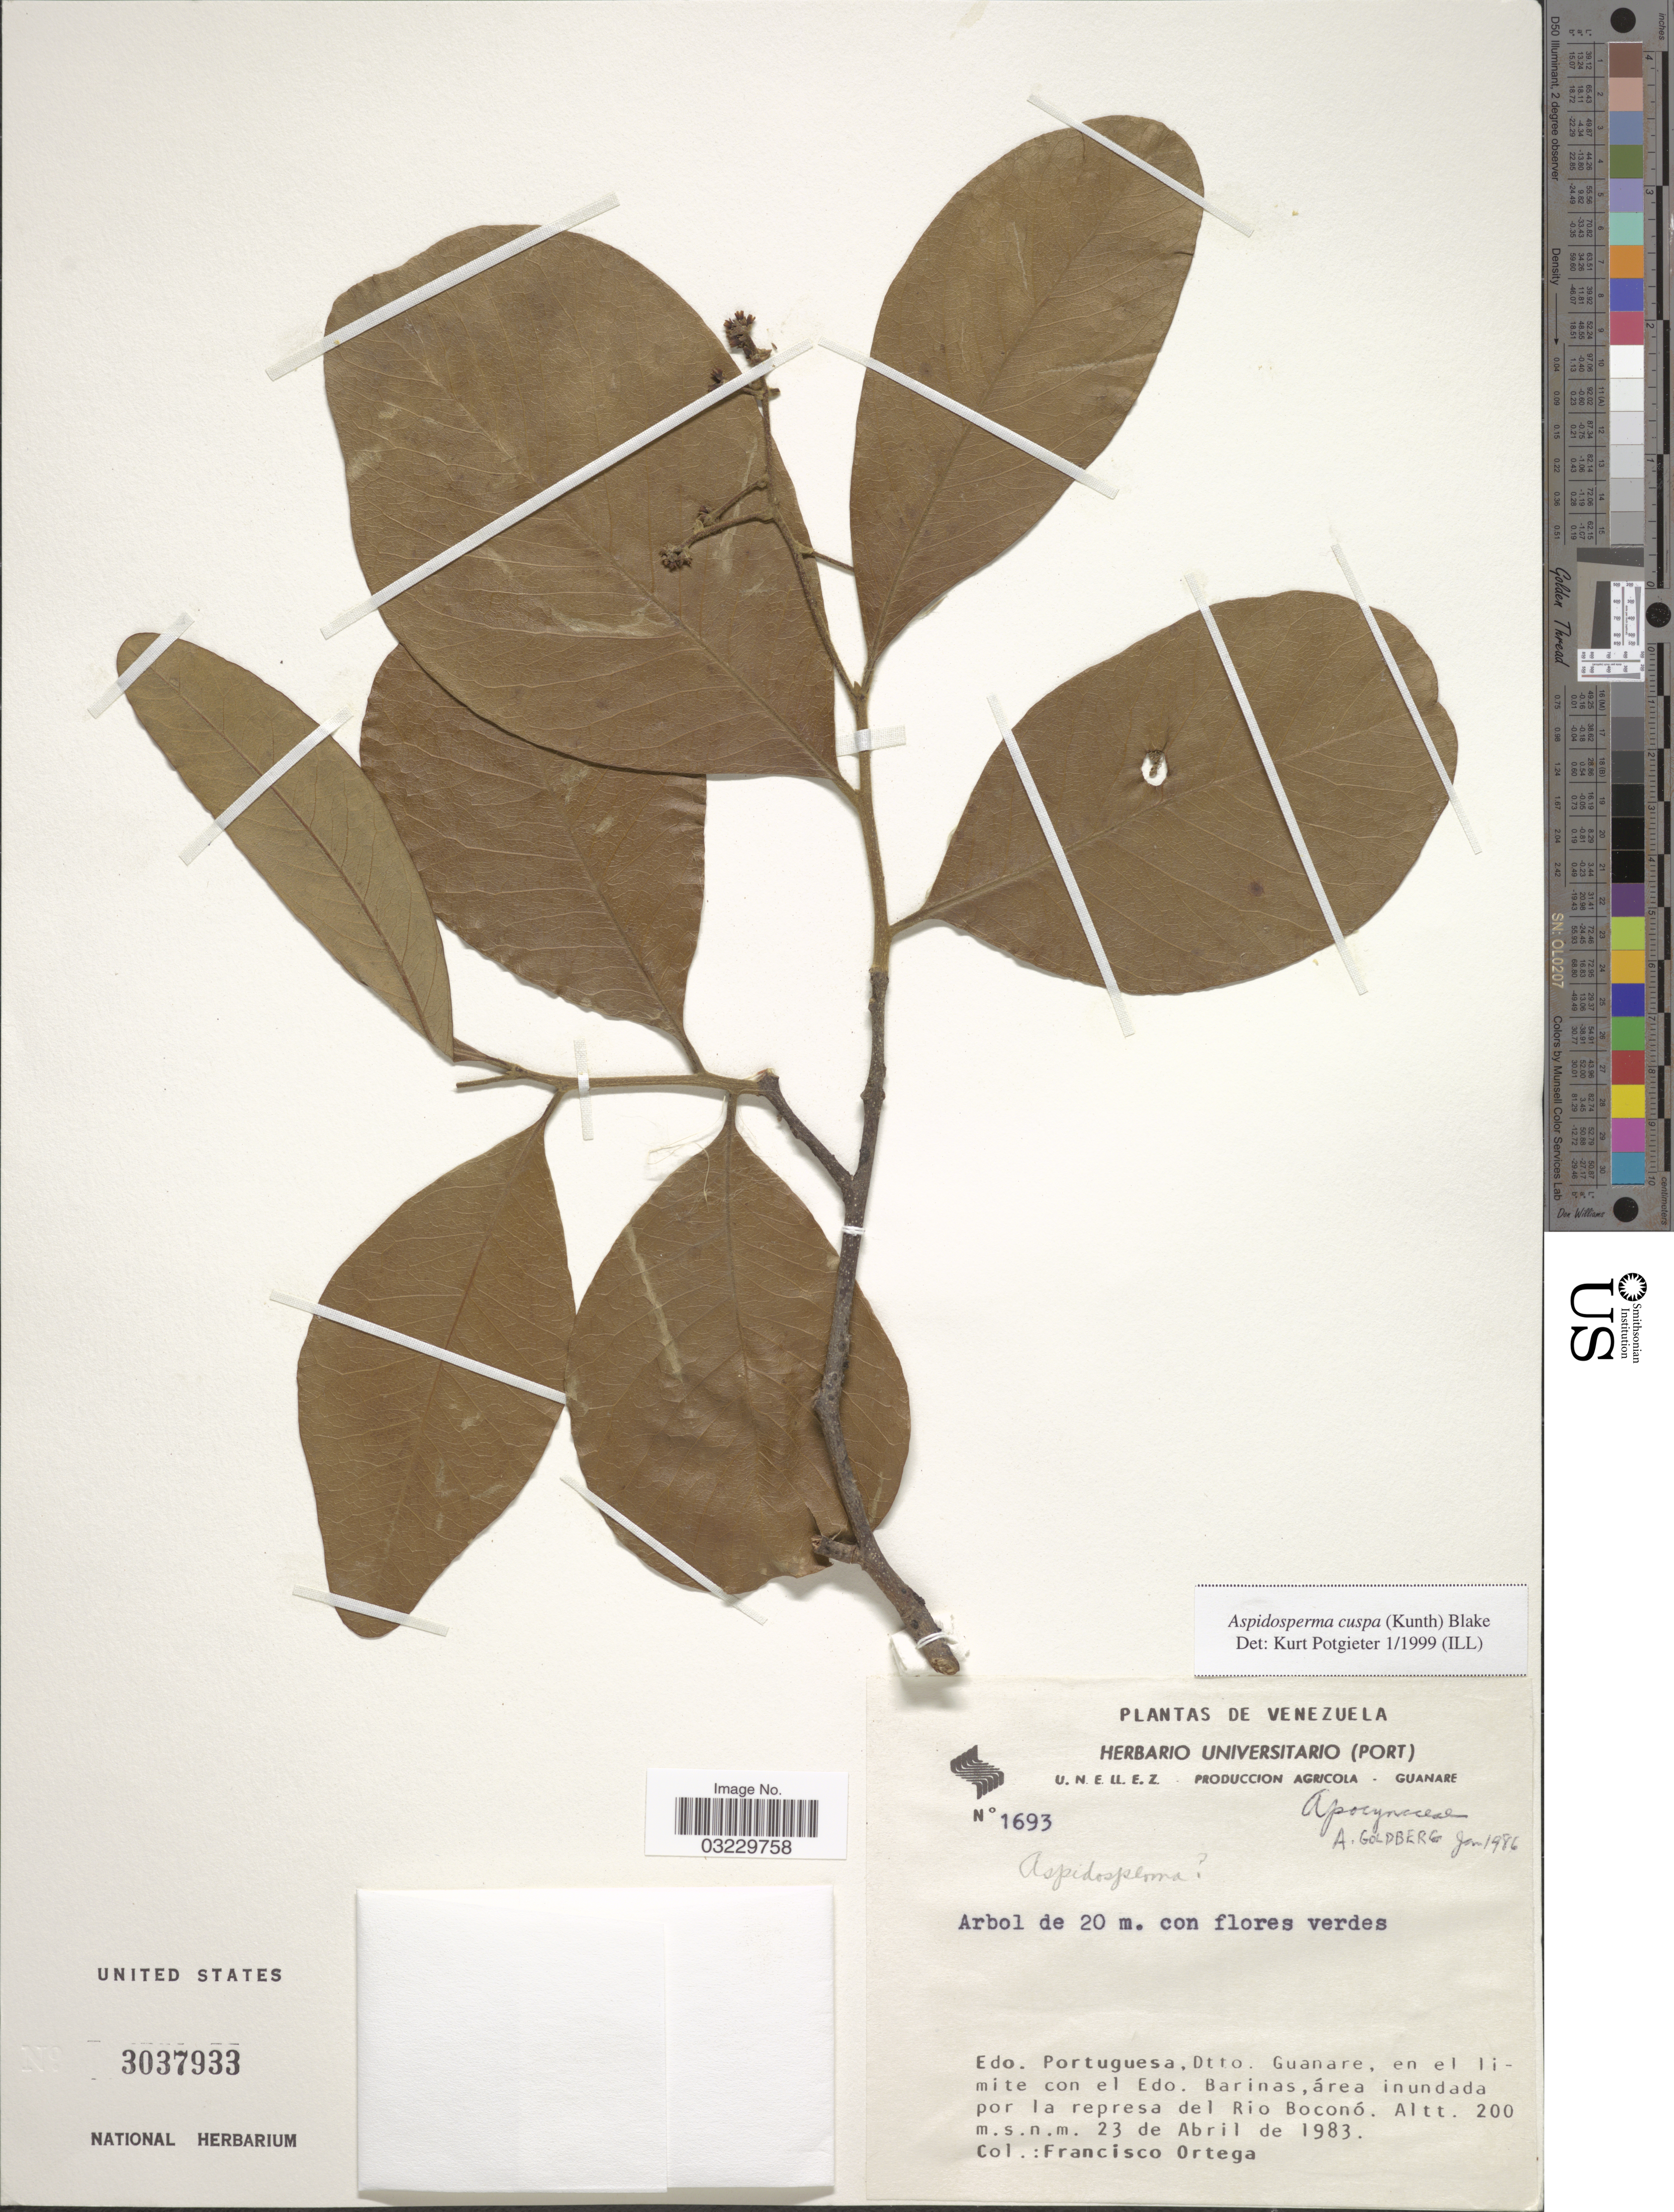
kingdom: Plantae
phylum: Tracheophyta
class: Magnoliopsida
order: Gentianales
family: Apocynaceae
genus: Aspidosperma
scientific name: Aspidosperma cuspa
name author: (Kunth) S.F. Blake ex Pittier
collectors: F. J. Ortega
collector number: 1693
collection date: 1983-04-23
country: Venezuela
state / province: Portuguesa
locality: Dtto. Guanare, en el limite con el Edo. Barinas, área inundada por la represa del Rio Boconó.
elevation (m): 200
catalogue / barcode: US 3037933